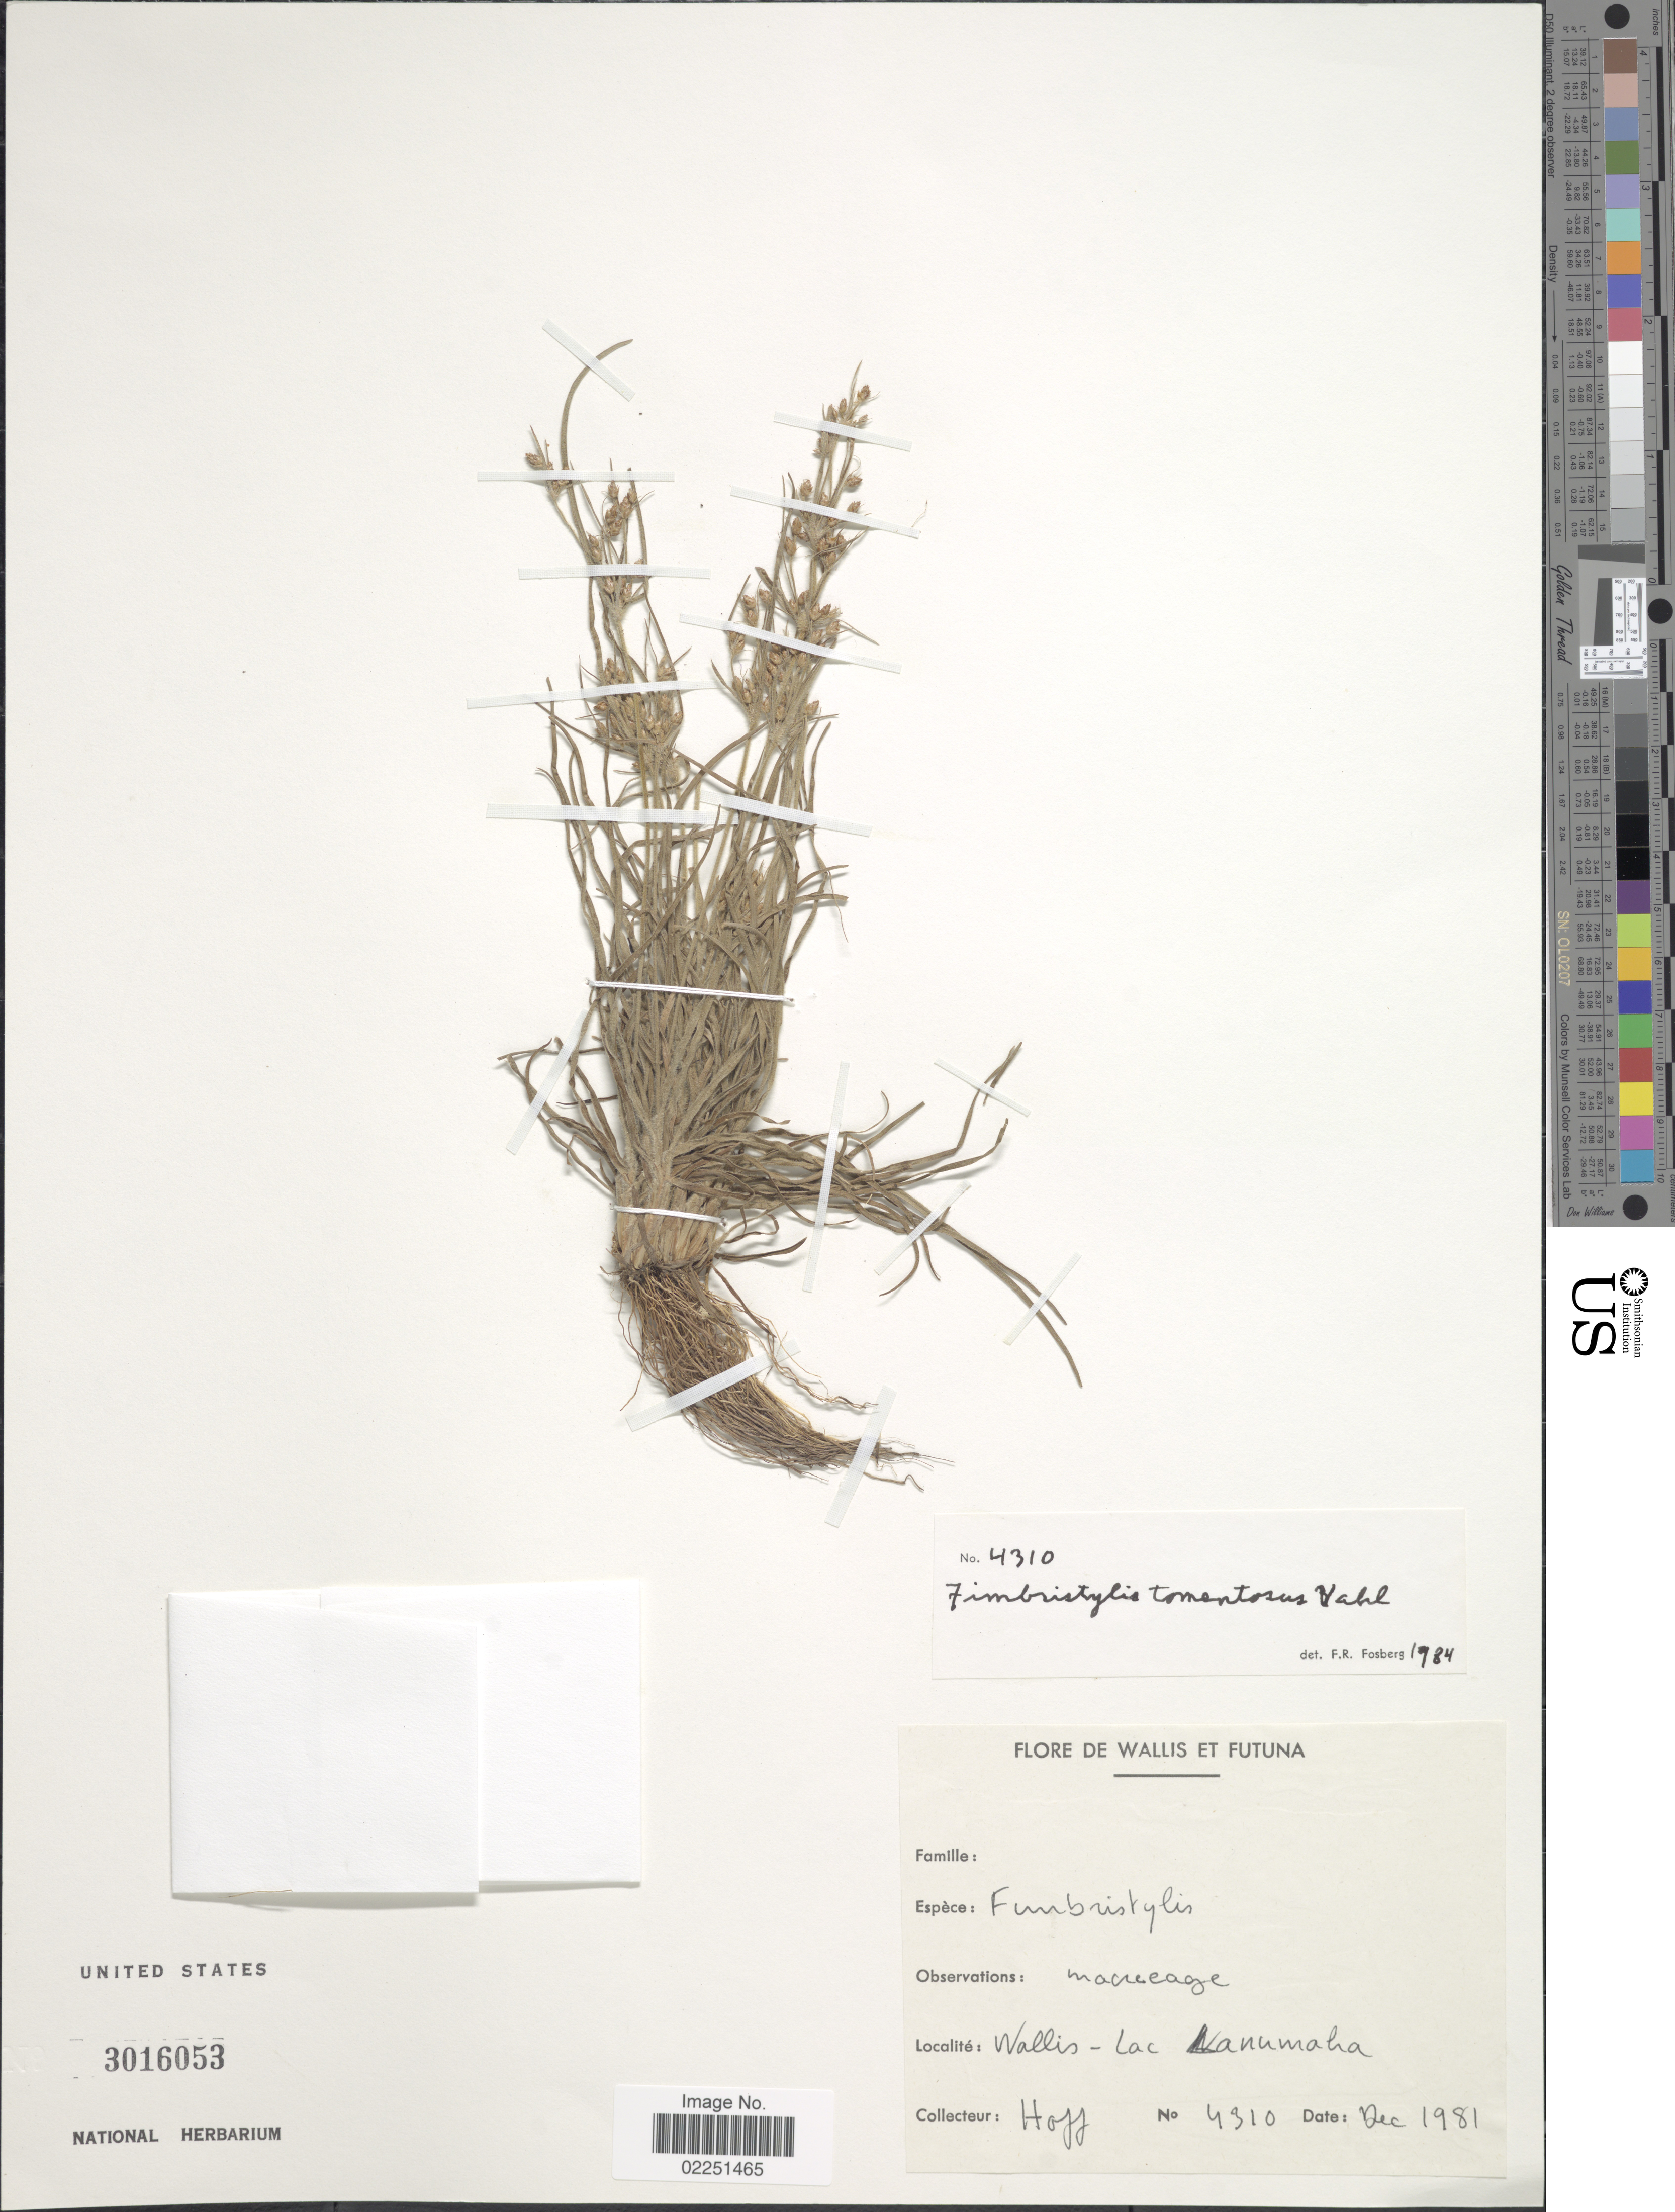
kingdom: Plantae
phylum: Tracheophyta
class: Liliopsida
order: Poales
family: Cyperaceae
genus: Fimbristylis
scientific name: Fimbristylis tomentosa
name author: Vahl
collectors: Hoff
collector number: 4310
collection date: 1981-12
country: Wallis and Futuna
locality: Wallis - Lac Lanumaha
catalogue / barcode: US 3016053